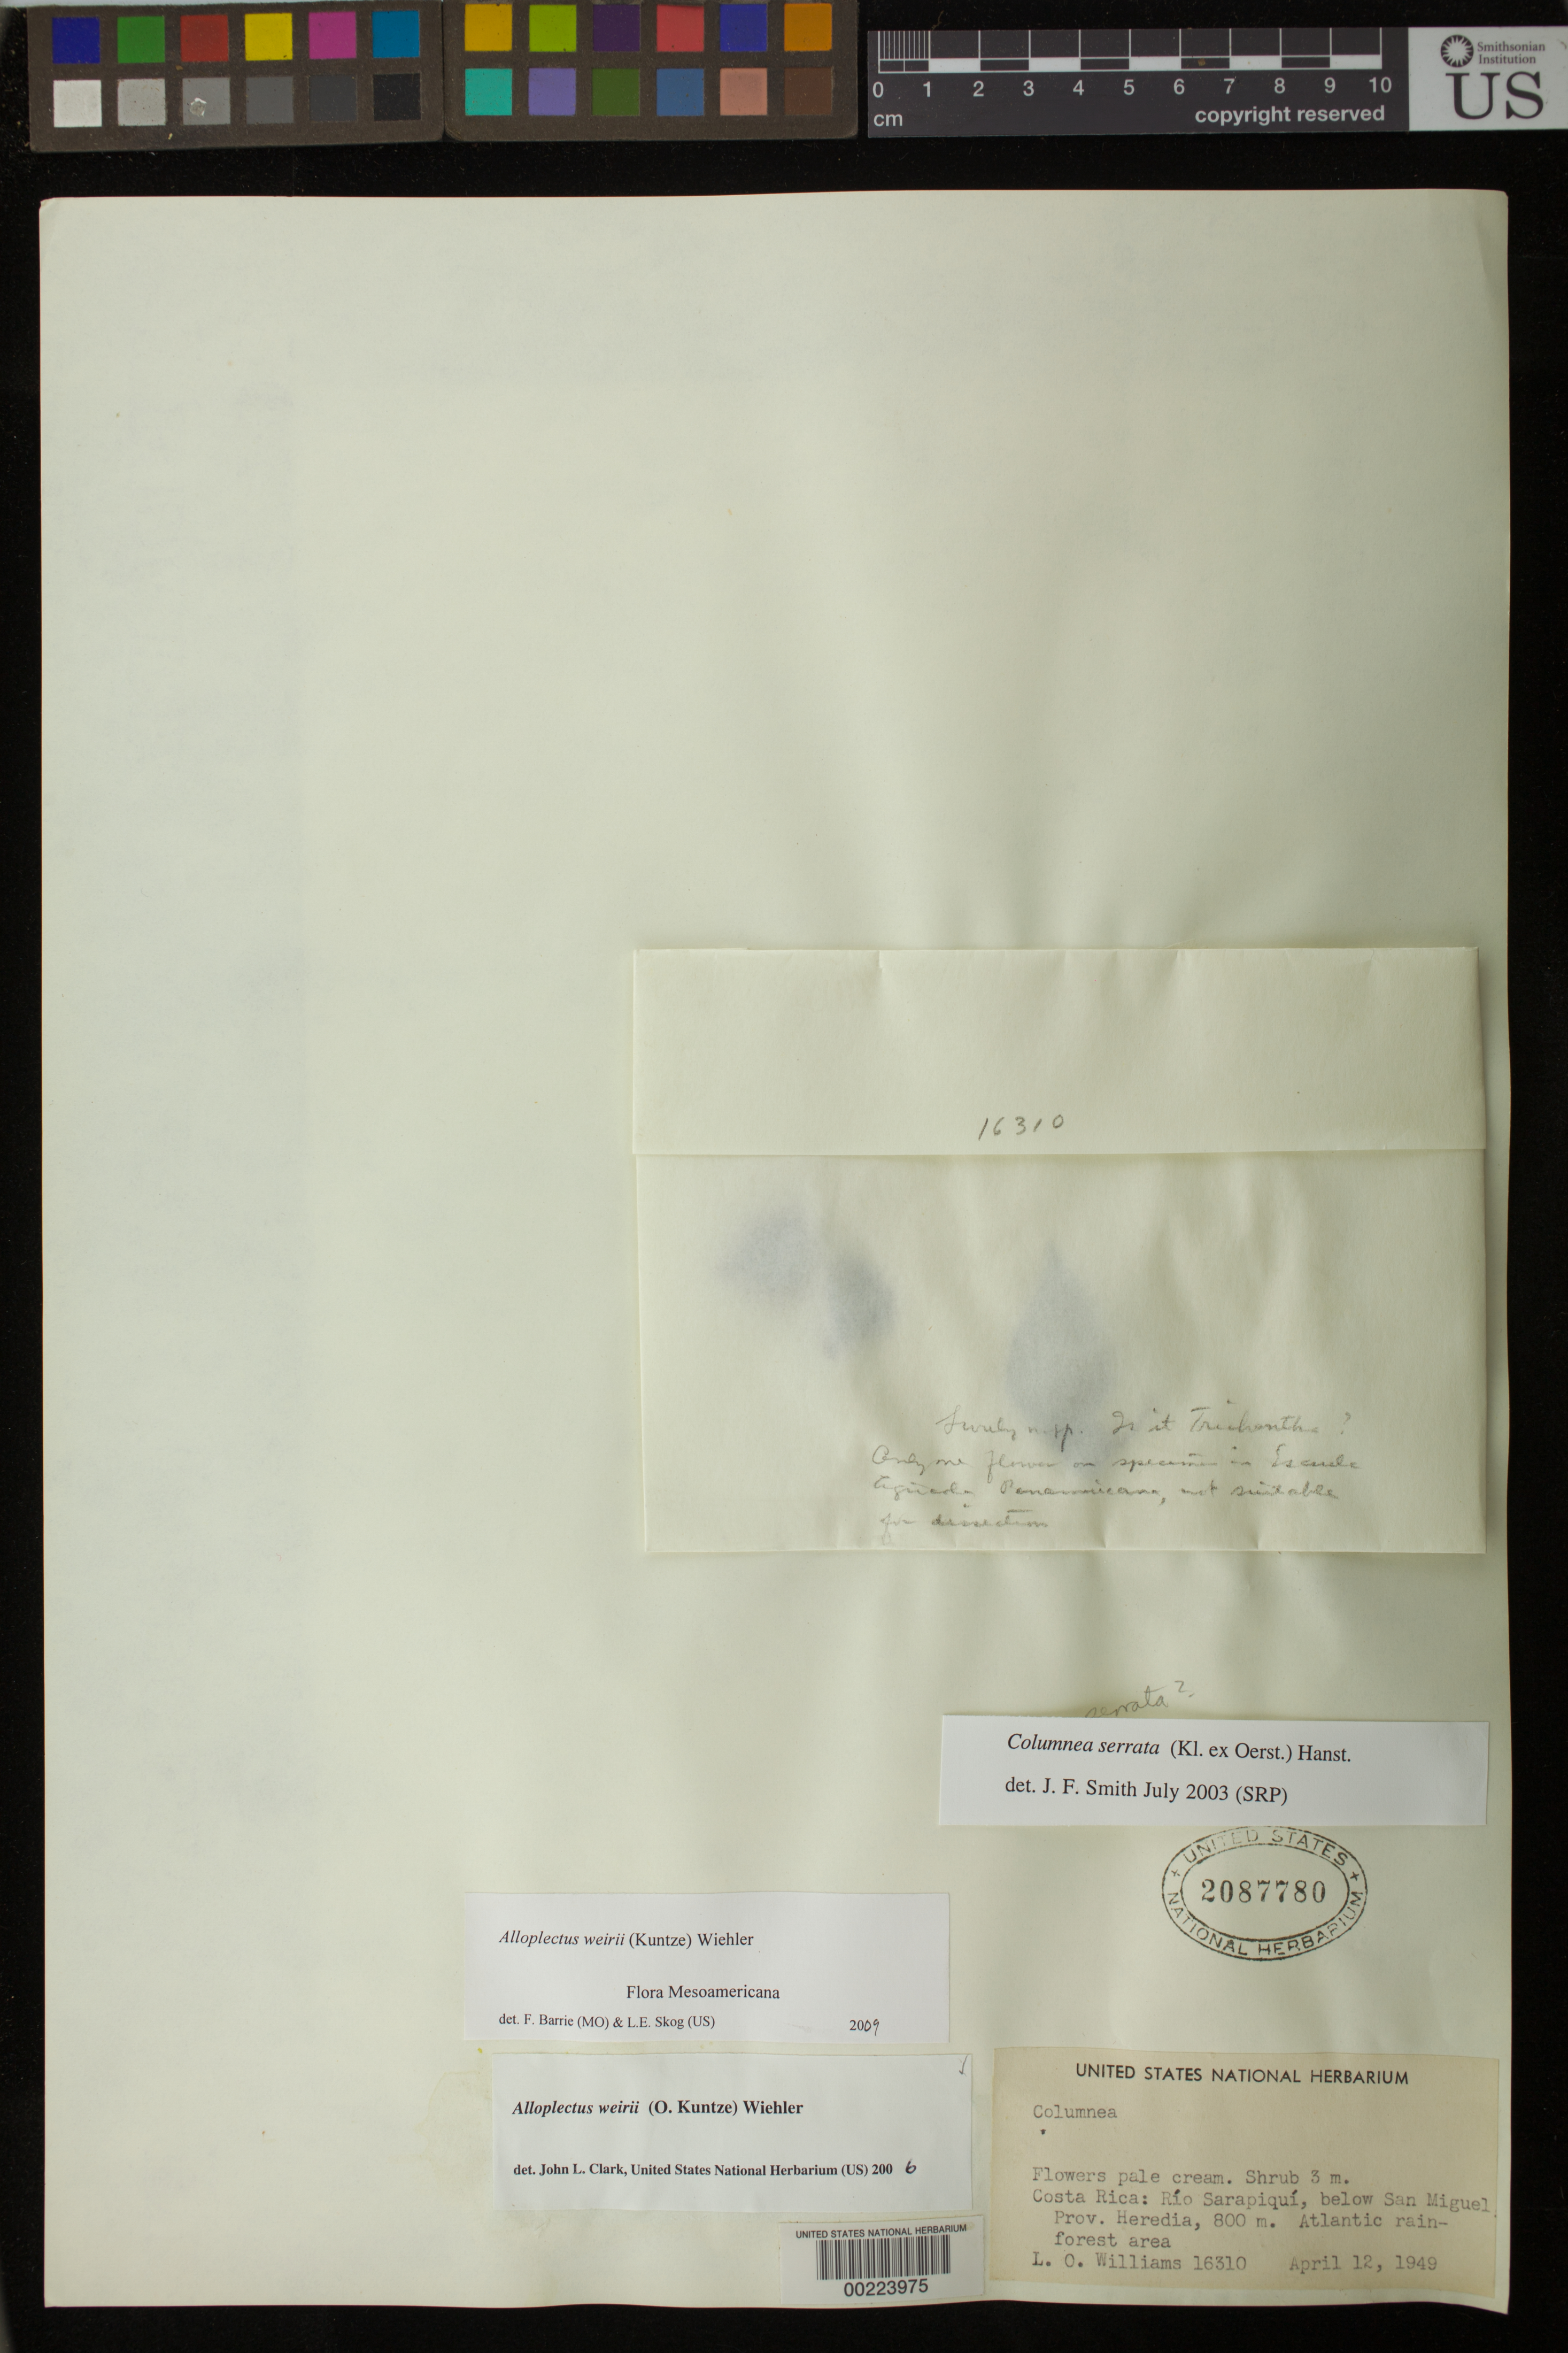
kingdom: Plantae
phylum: Tracheophyta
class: Magnoliopsida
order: Lamiales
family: Gesneriaceae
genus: Alloplectus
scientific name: Alloplectus weirii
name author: (Kuntze) Wiehler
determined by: Clark, J. L., (SEL), The Marie Selby Botanical Garden (UNITED STATES)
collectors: L. O. Williams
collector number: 16310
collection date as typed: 12 Apr 1949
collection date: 1949-04-12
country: Costa Rica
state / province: Heredia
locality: Rio Sarapiqui, below San Miguel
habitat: Atlantic rain-forest area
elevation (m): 800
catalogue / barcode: US 2087780